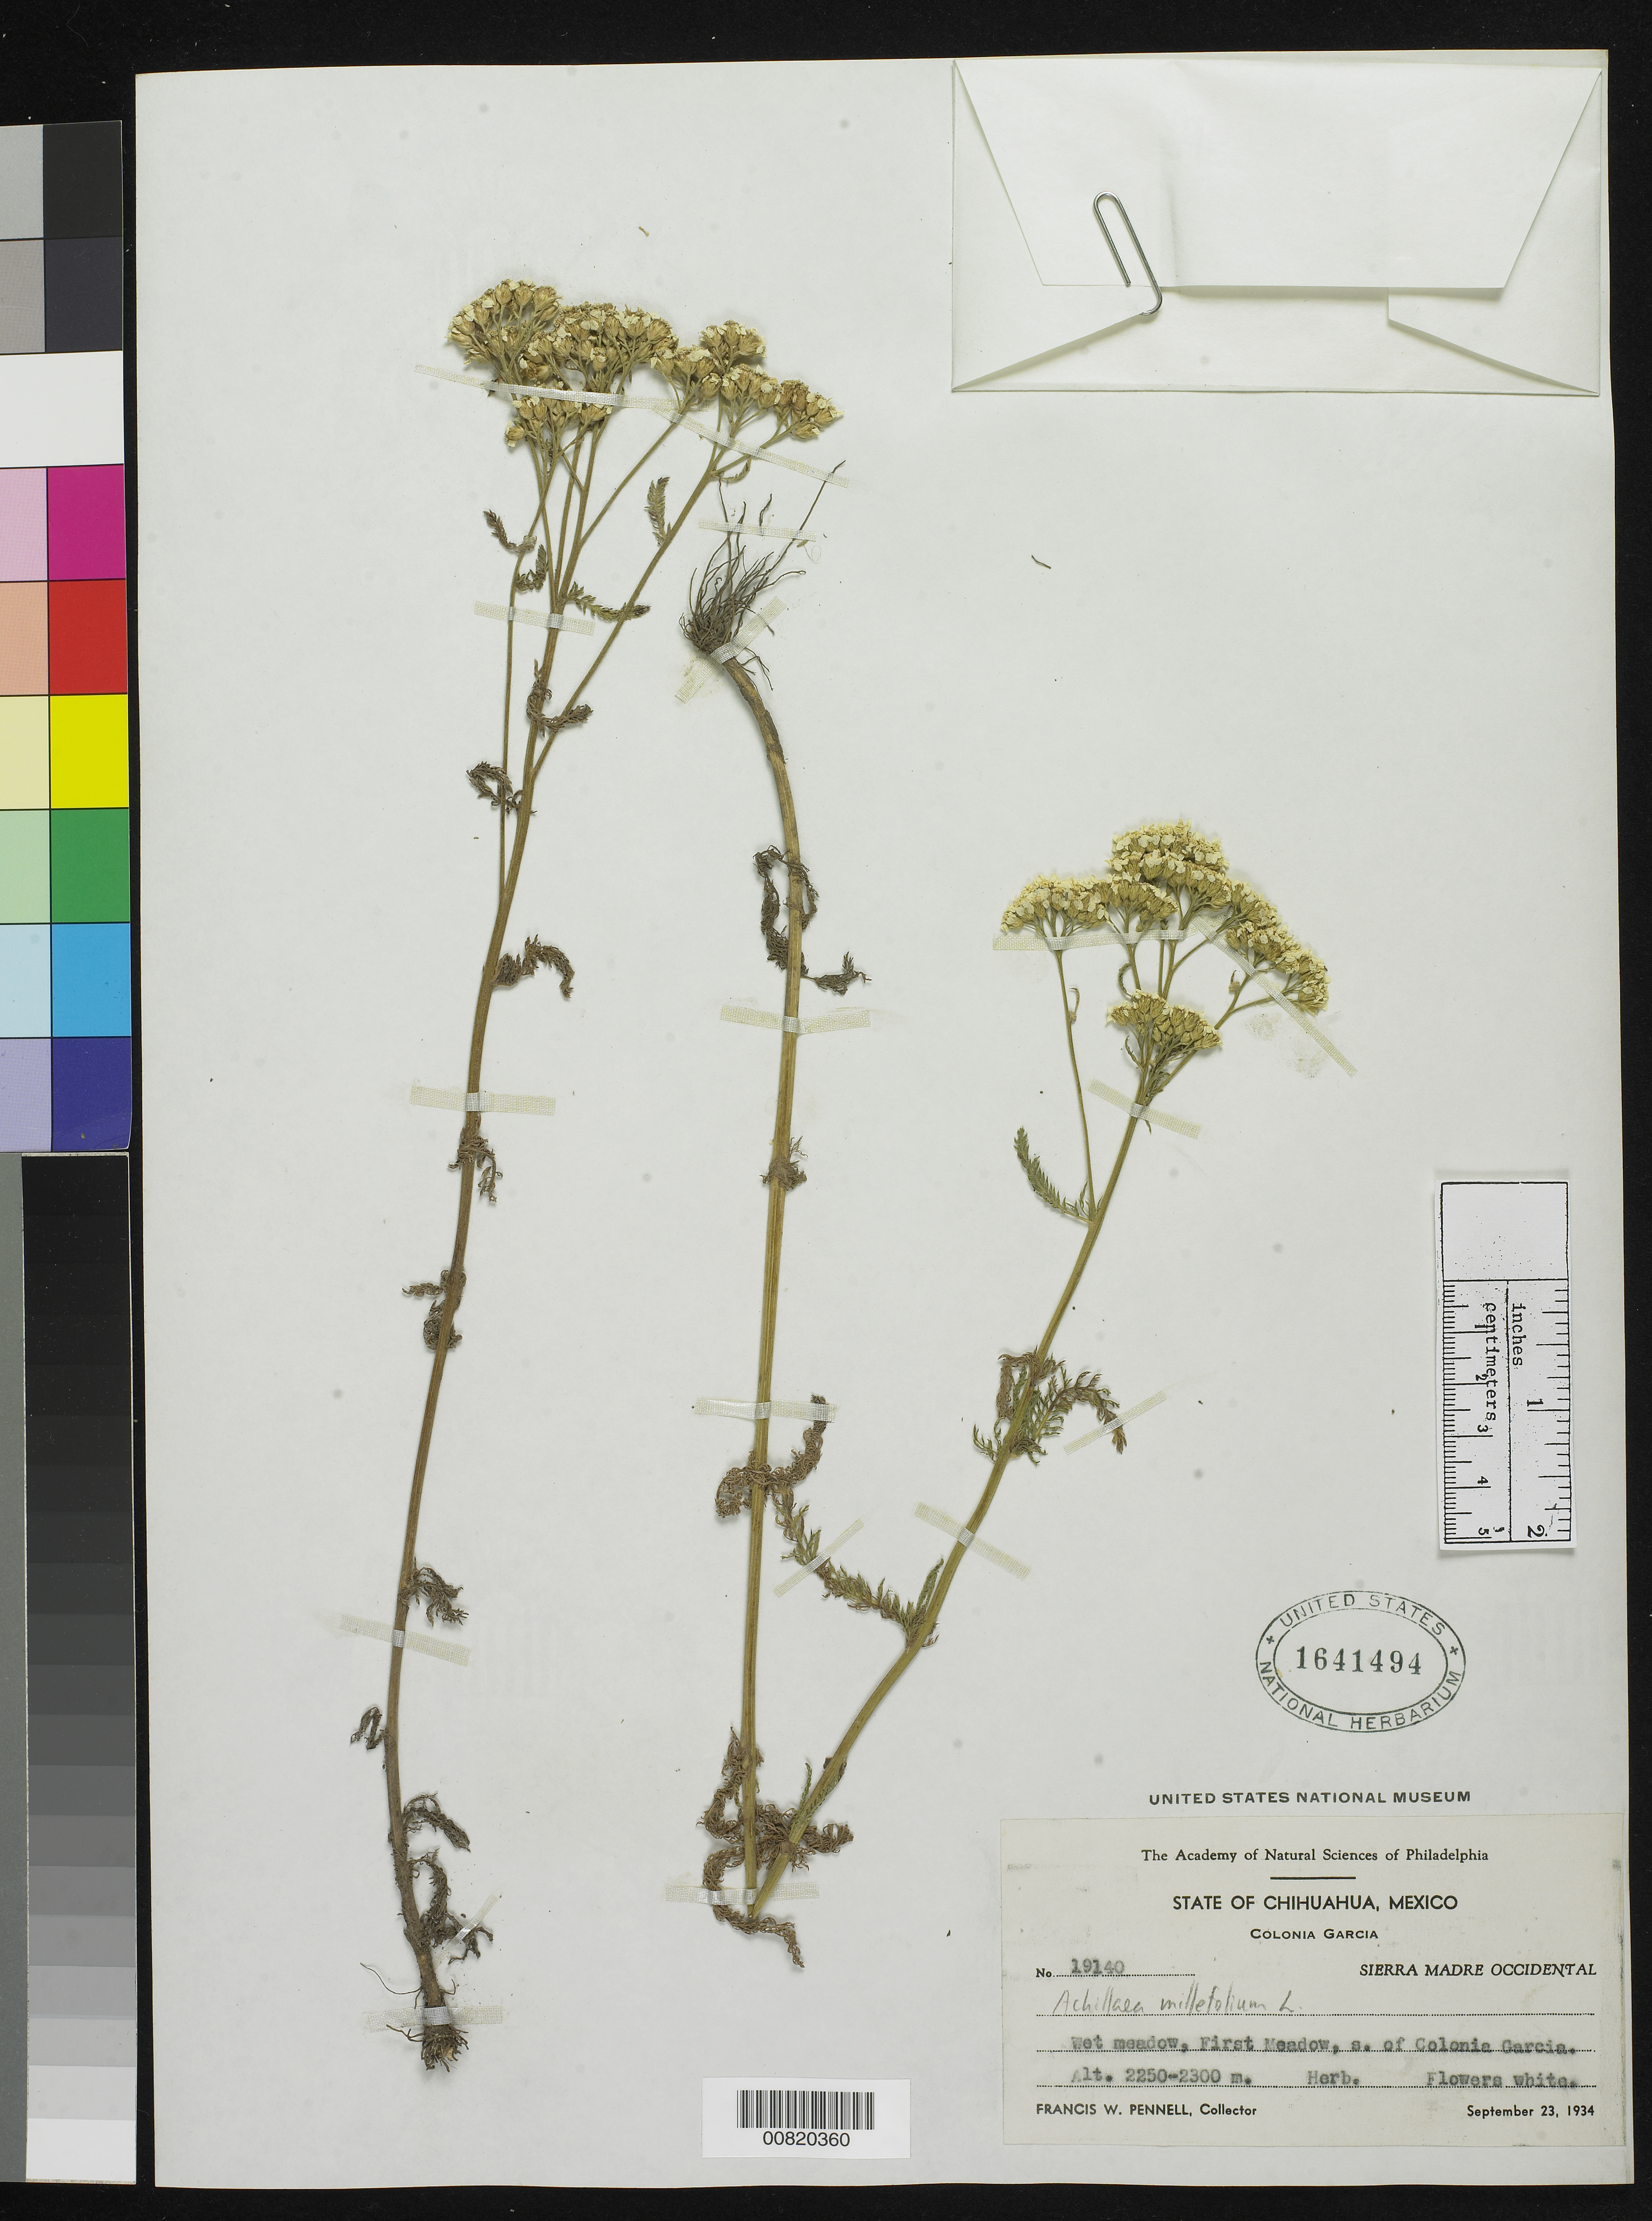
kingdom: Plantae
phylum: Tracheophyta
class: Magnoliopsida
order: Asterales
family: Asteraceae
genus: Achillea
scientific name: Achillea millefolium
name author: L.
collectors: F. W. Pennell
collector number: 19140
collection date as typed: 23 Sep 1934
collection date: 1934-09-23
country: Mexico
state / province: Chihuahua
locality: First Meadow south of Colonia García, Chihuahua.Sierra Madre Occidental.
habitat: Wet meadow.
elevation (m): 2300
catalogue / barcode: US 1641494